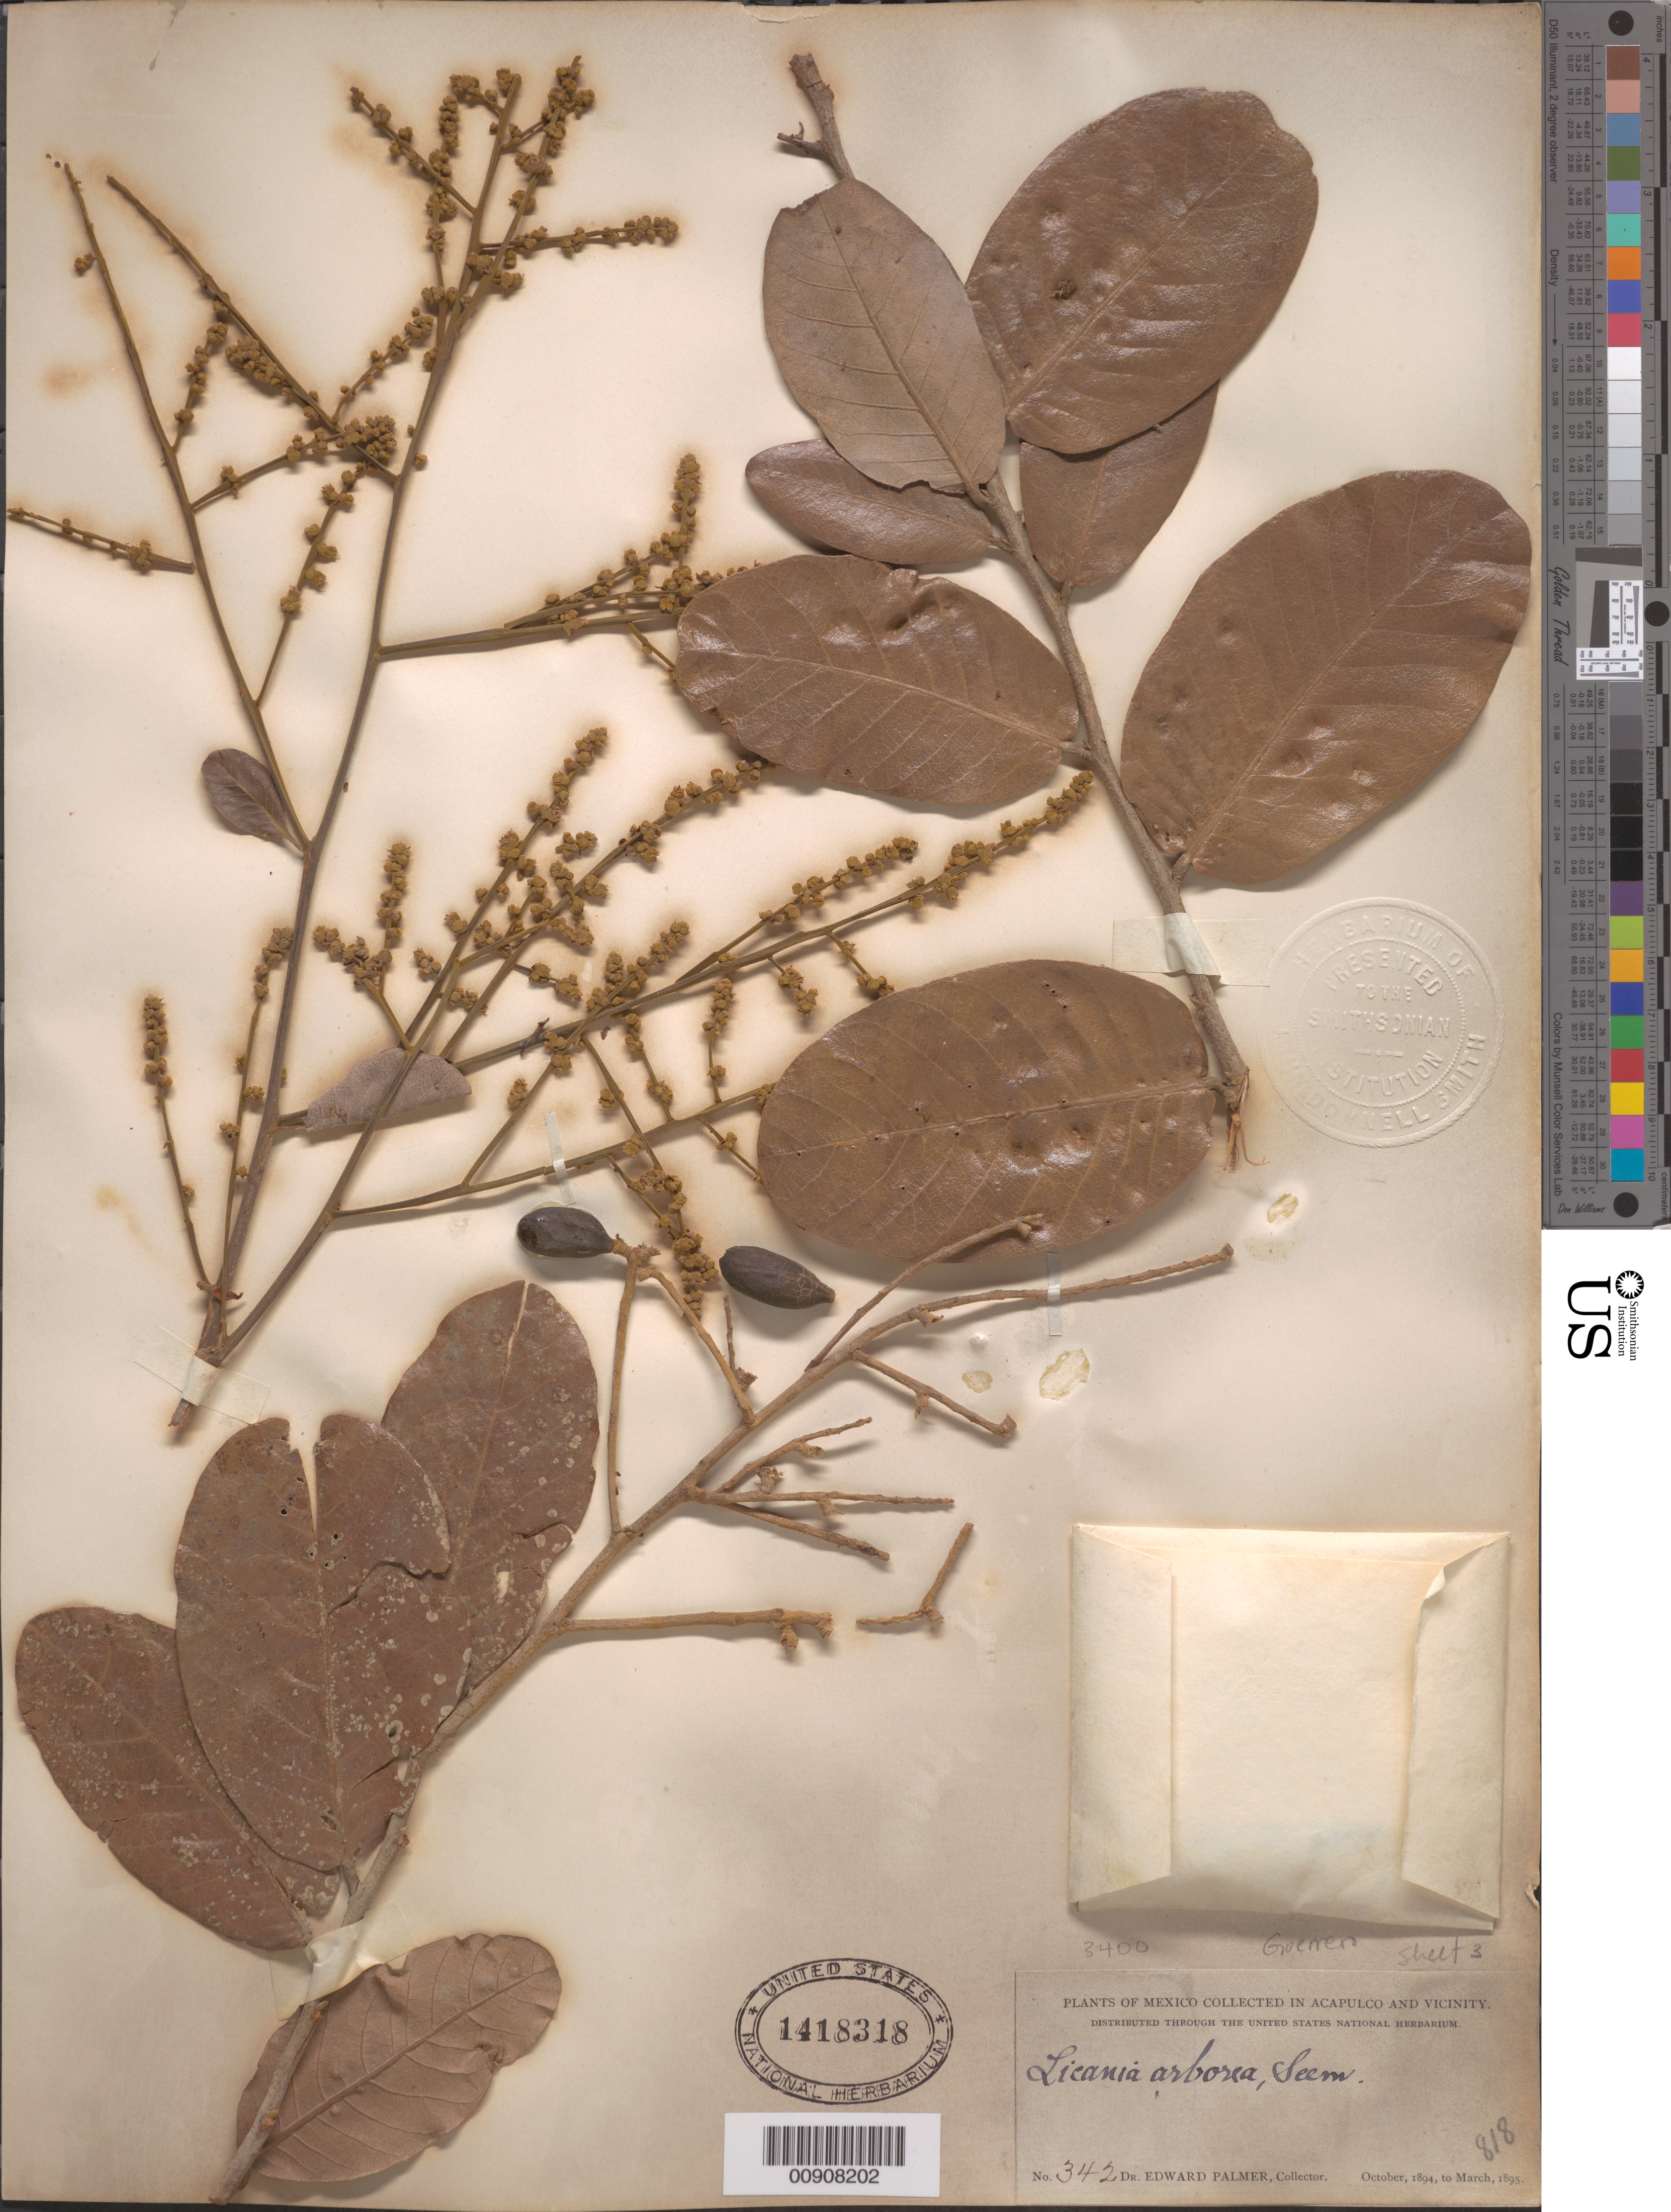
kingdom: Plantae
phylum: Tracheophyta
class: Magnoliopsida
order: Malpighiales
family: Chrysobalanaceae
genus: Microdesmia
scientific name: Microdesmia arborea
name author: (Seem.) Sothers & Prance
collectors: E. Palmer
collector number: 342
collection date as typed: Oct 1894 to -- Mar 1895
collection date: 1894-10/1895-03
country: Mexico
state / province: Guerrero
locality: Acapulco and vicinity.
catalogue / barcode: US 1418318